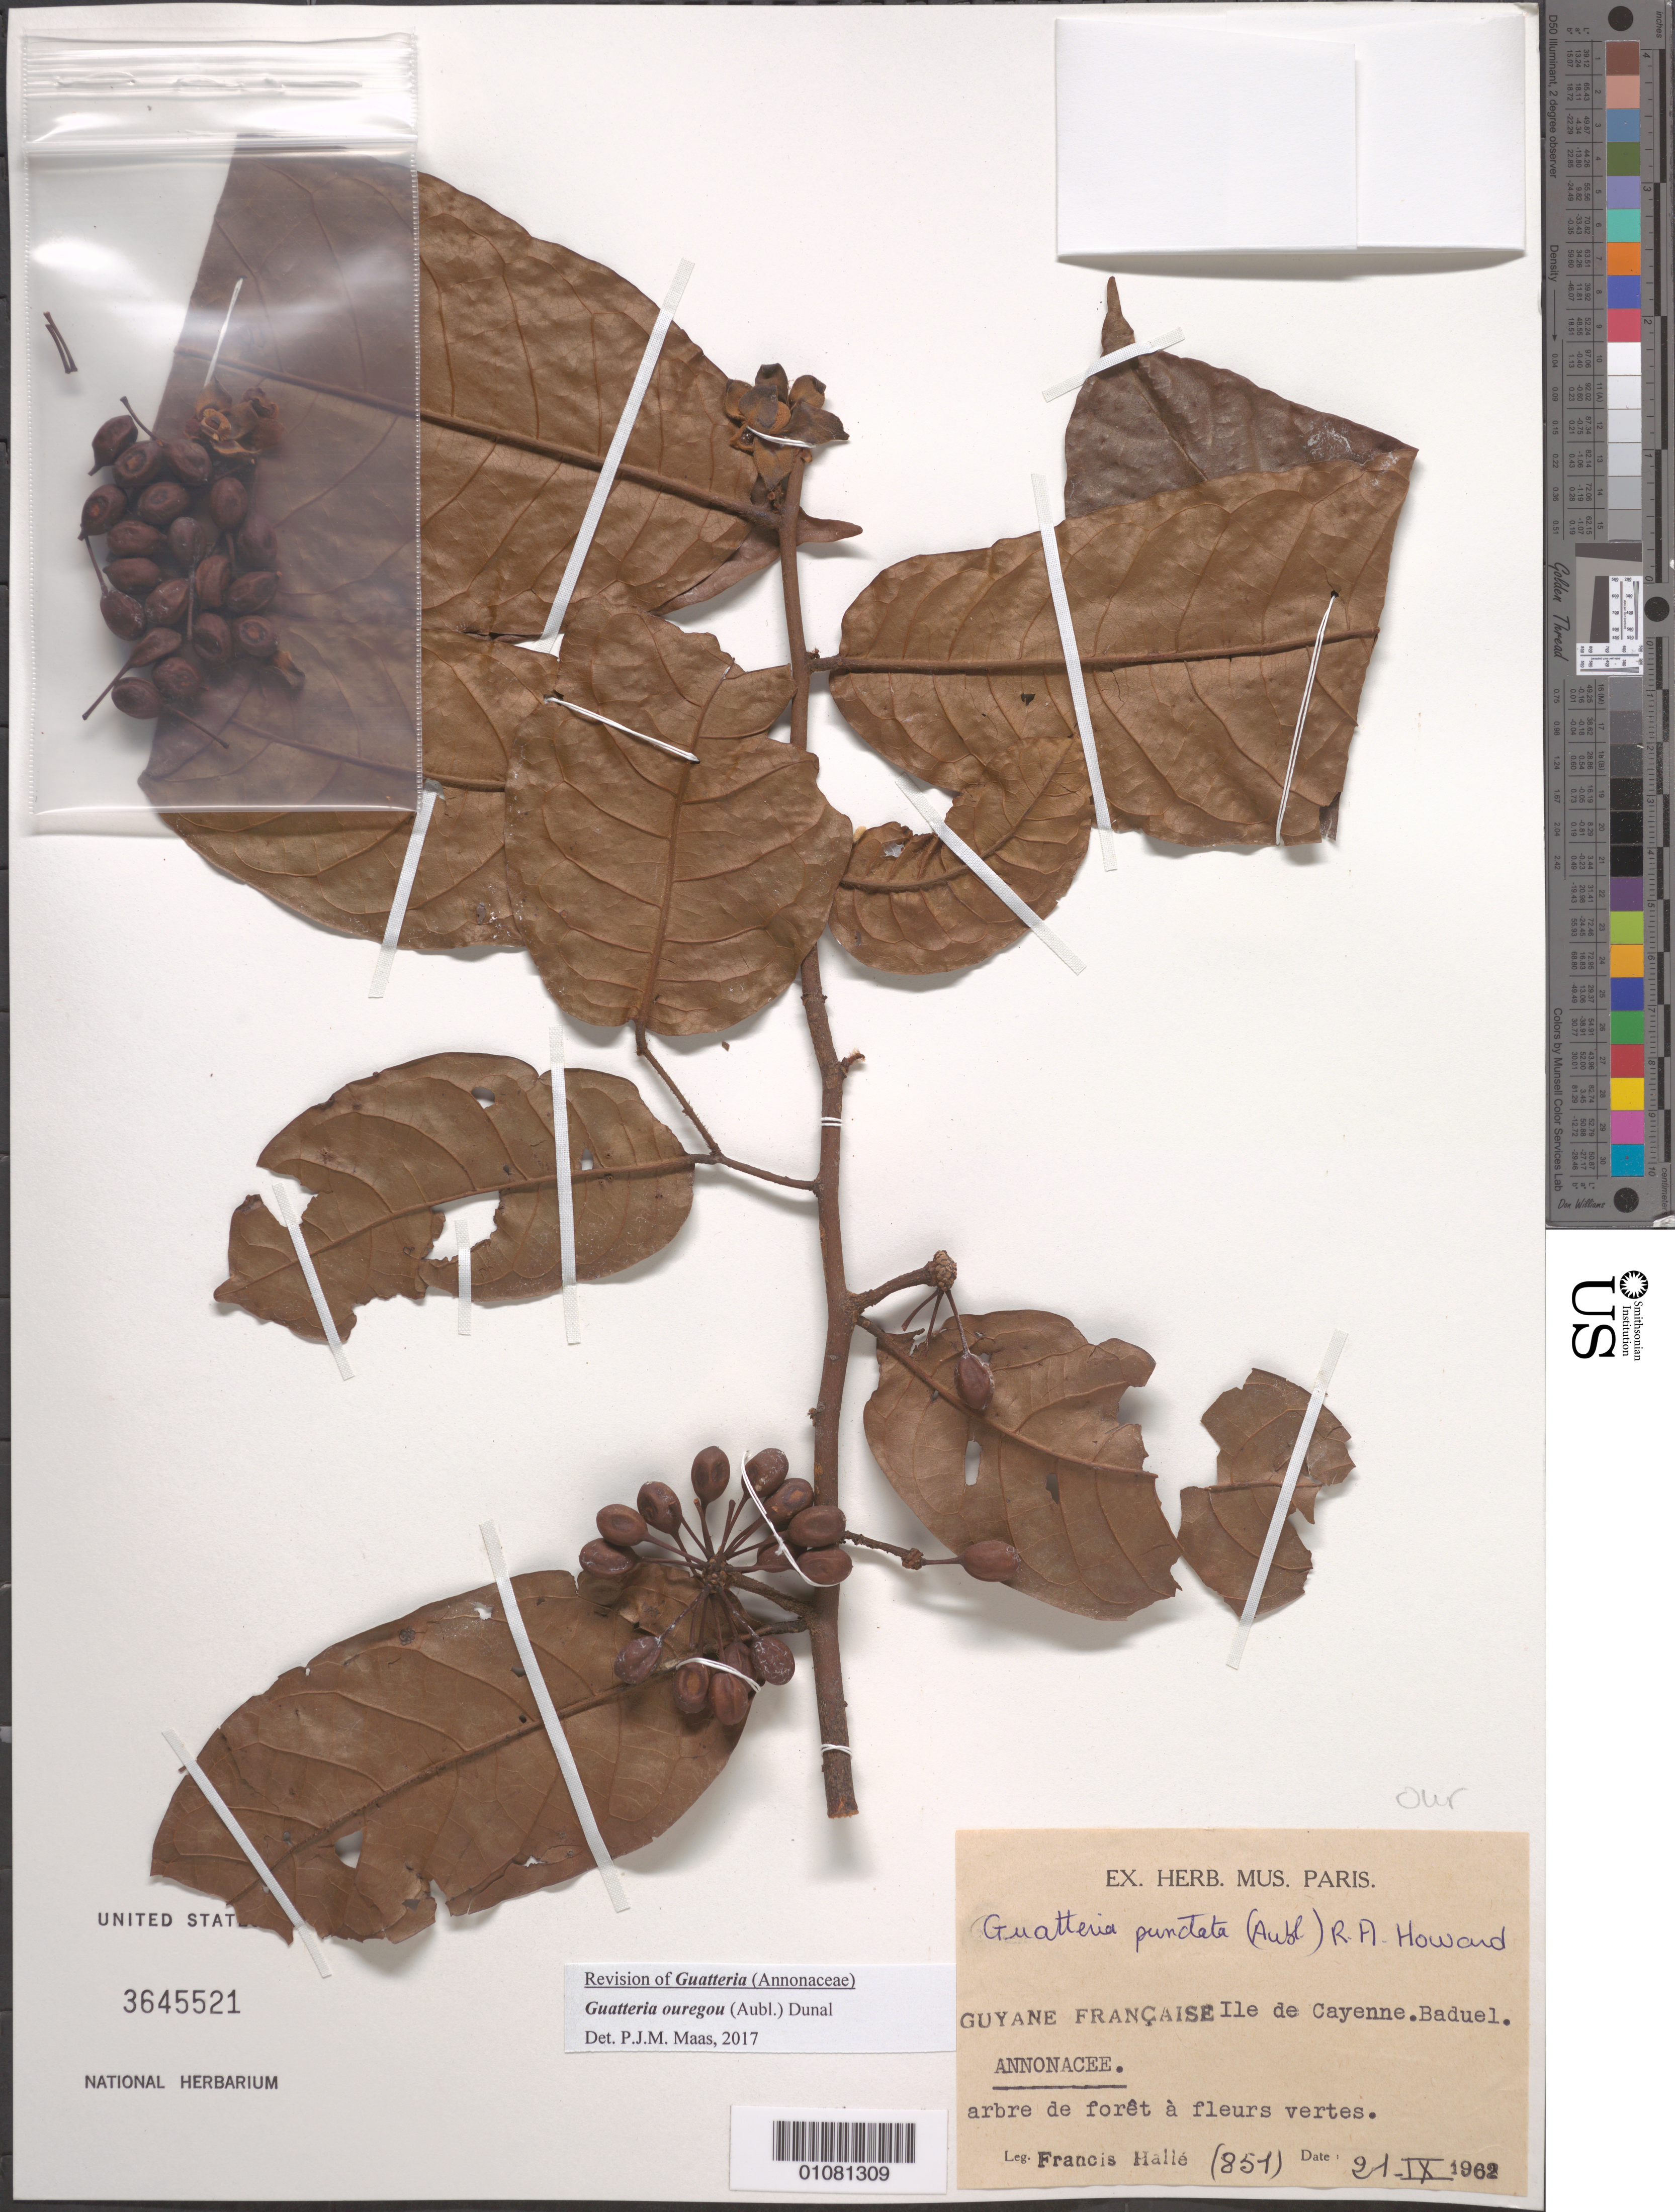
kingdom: Plantae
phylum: Tracheophyta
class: Magnoliopsida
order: Magnoliales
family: Annonaceae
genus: Guatteria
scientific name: Guatteria ouregou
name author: (Aubl.) Dunal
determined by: Maas, Paul J.; Maas, H.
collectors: F. Hallé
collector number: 851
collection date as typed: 21-Sep-62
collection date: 1962-09-21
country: French Guiana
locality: Ile de Cayenne. Baduel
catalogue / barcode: US 3645521